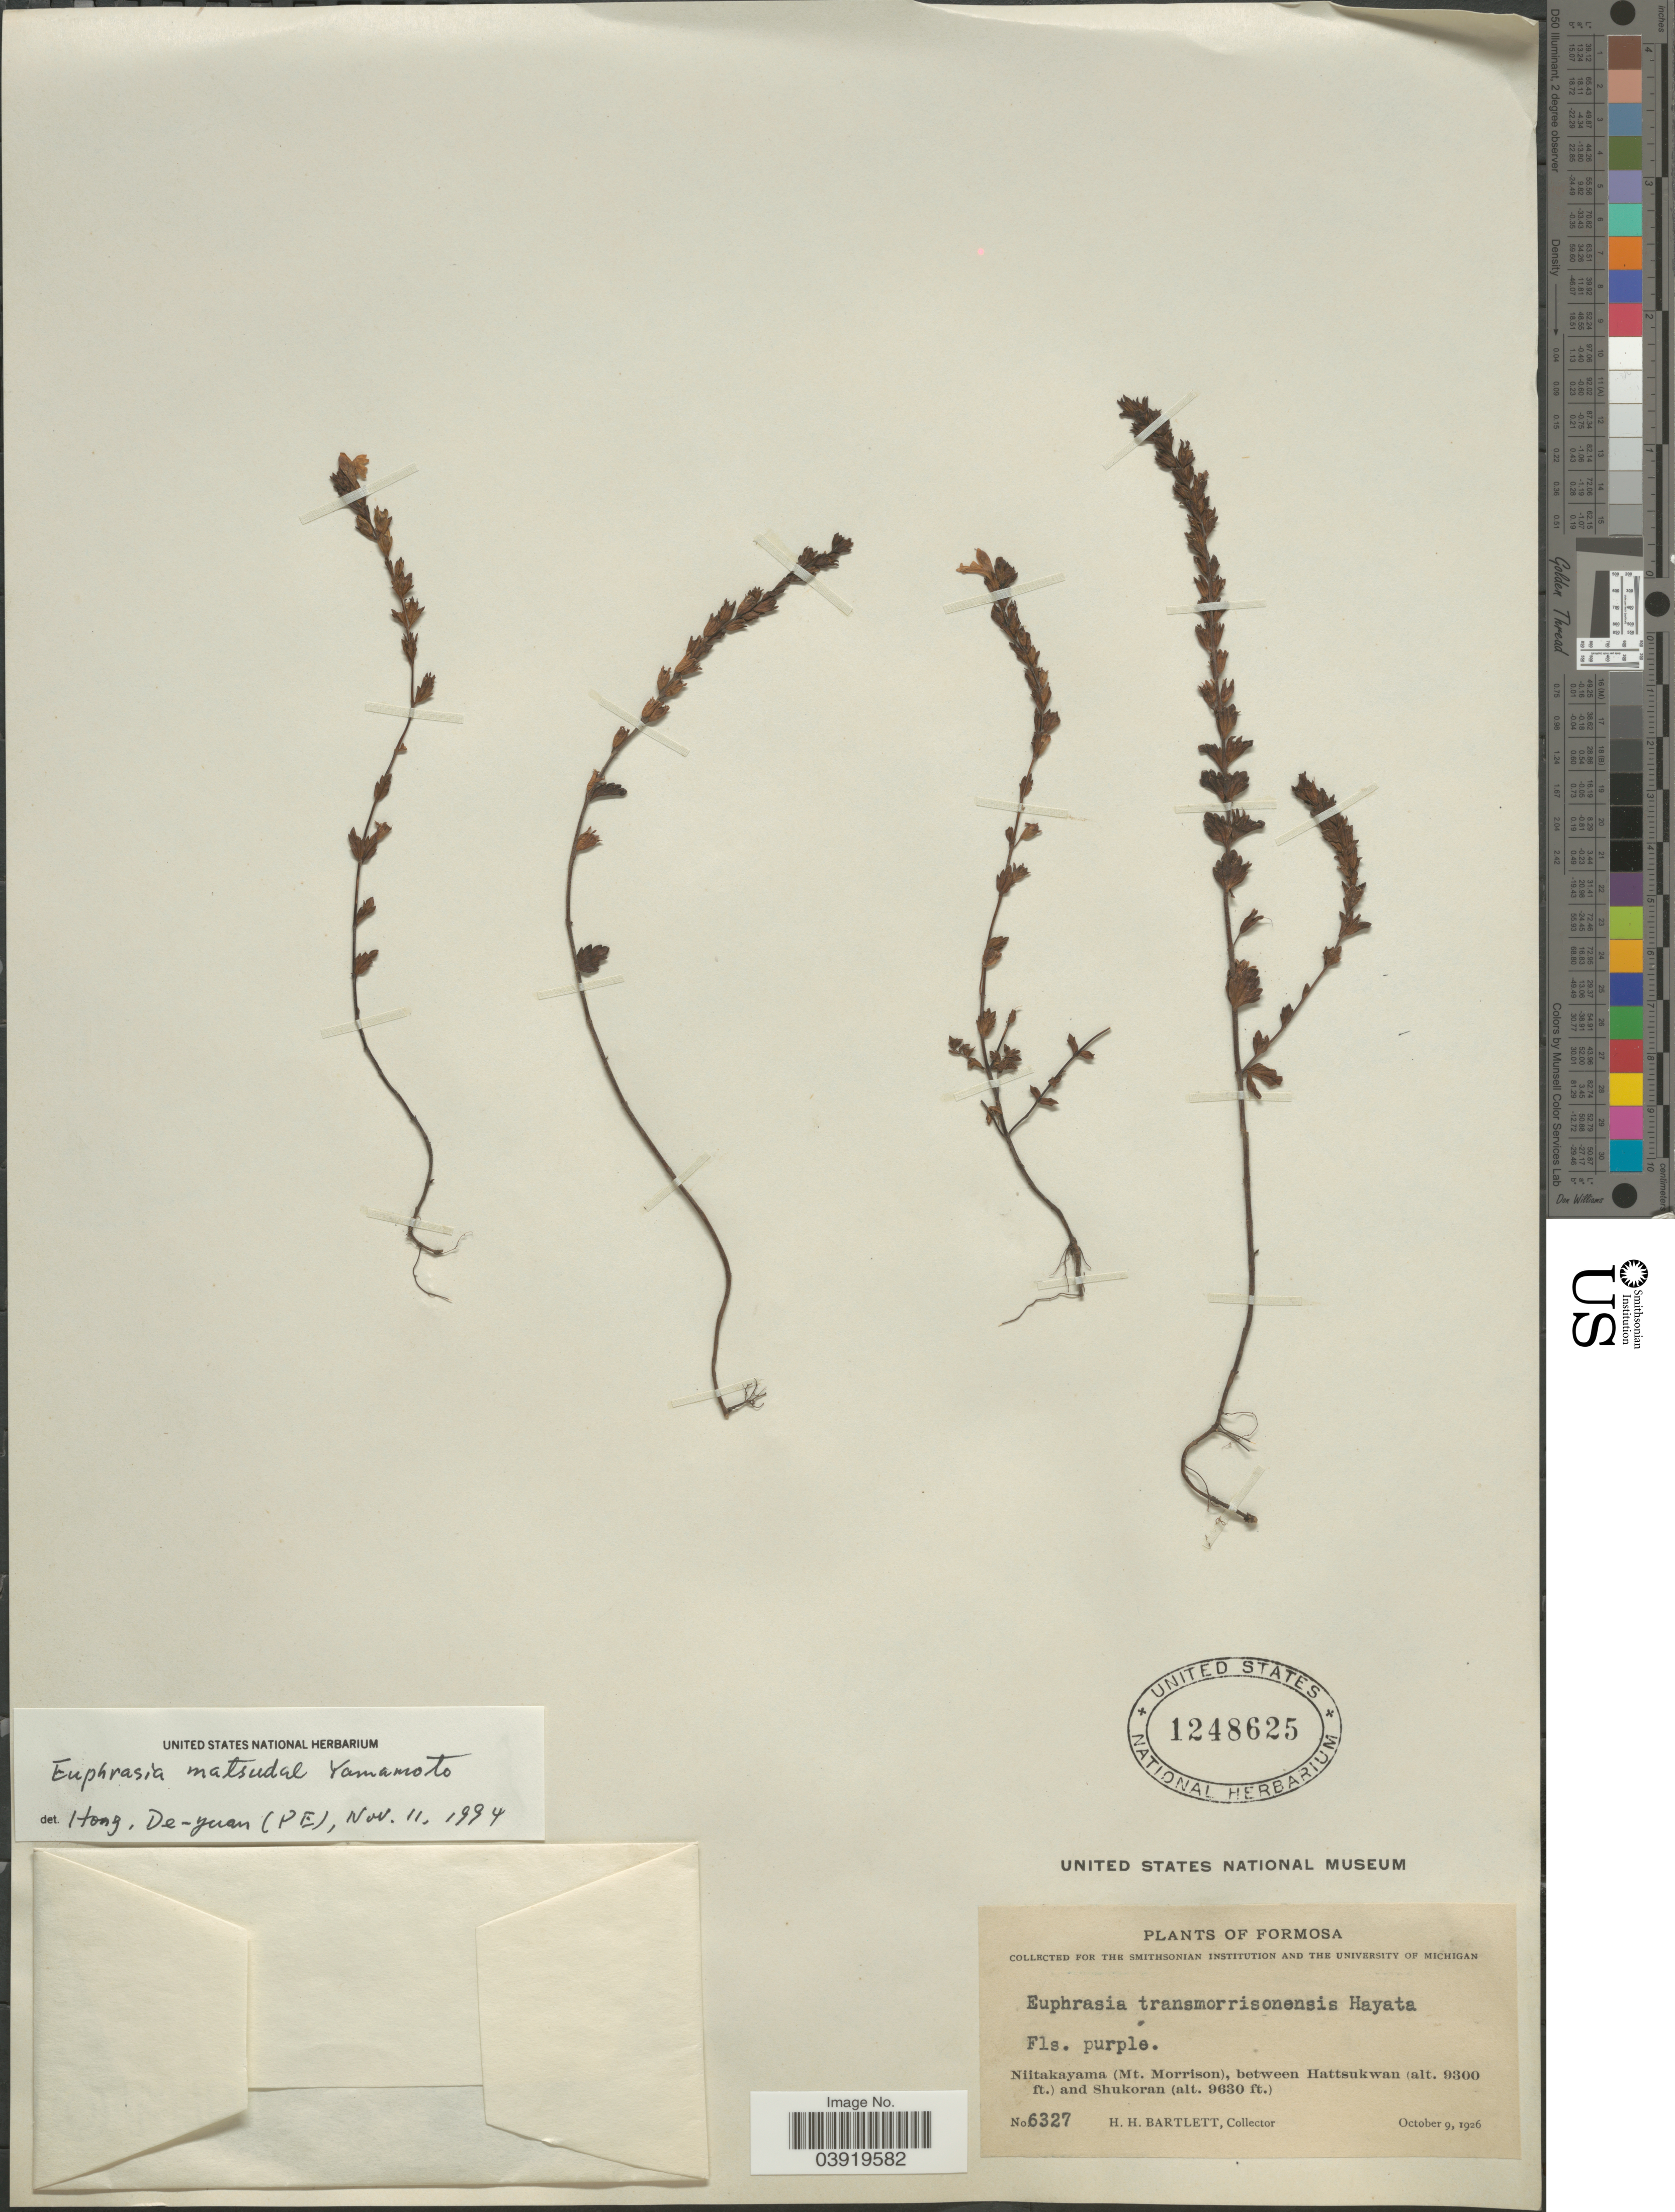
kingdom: Plantae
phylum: Tracheophyta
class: Magnoliopsida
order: Lamiales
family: Orobanchaceae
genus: Euphrasia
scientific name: Euphrasia matsudae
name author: Yamam.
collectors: H. H. Bartlett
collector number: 6327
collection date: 1926-10-09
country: Taiwan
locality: Formosa. Niitakayama (Mt. Morrison), between Hattsukwan and Shukoran.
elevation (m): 2835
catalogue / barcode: US 1248625